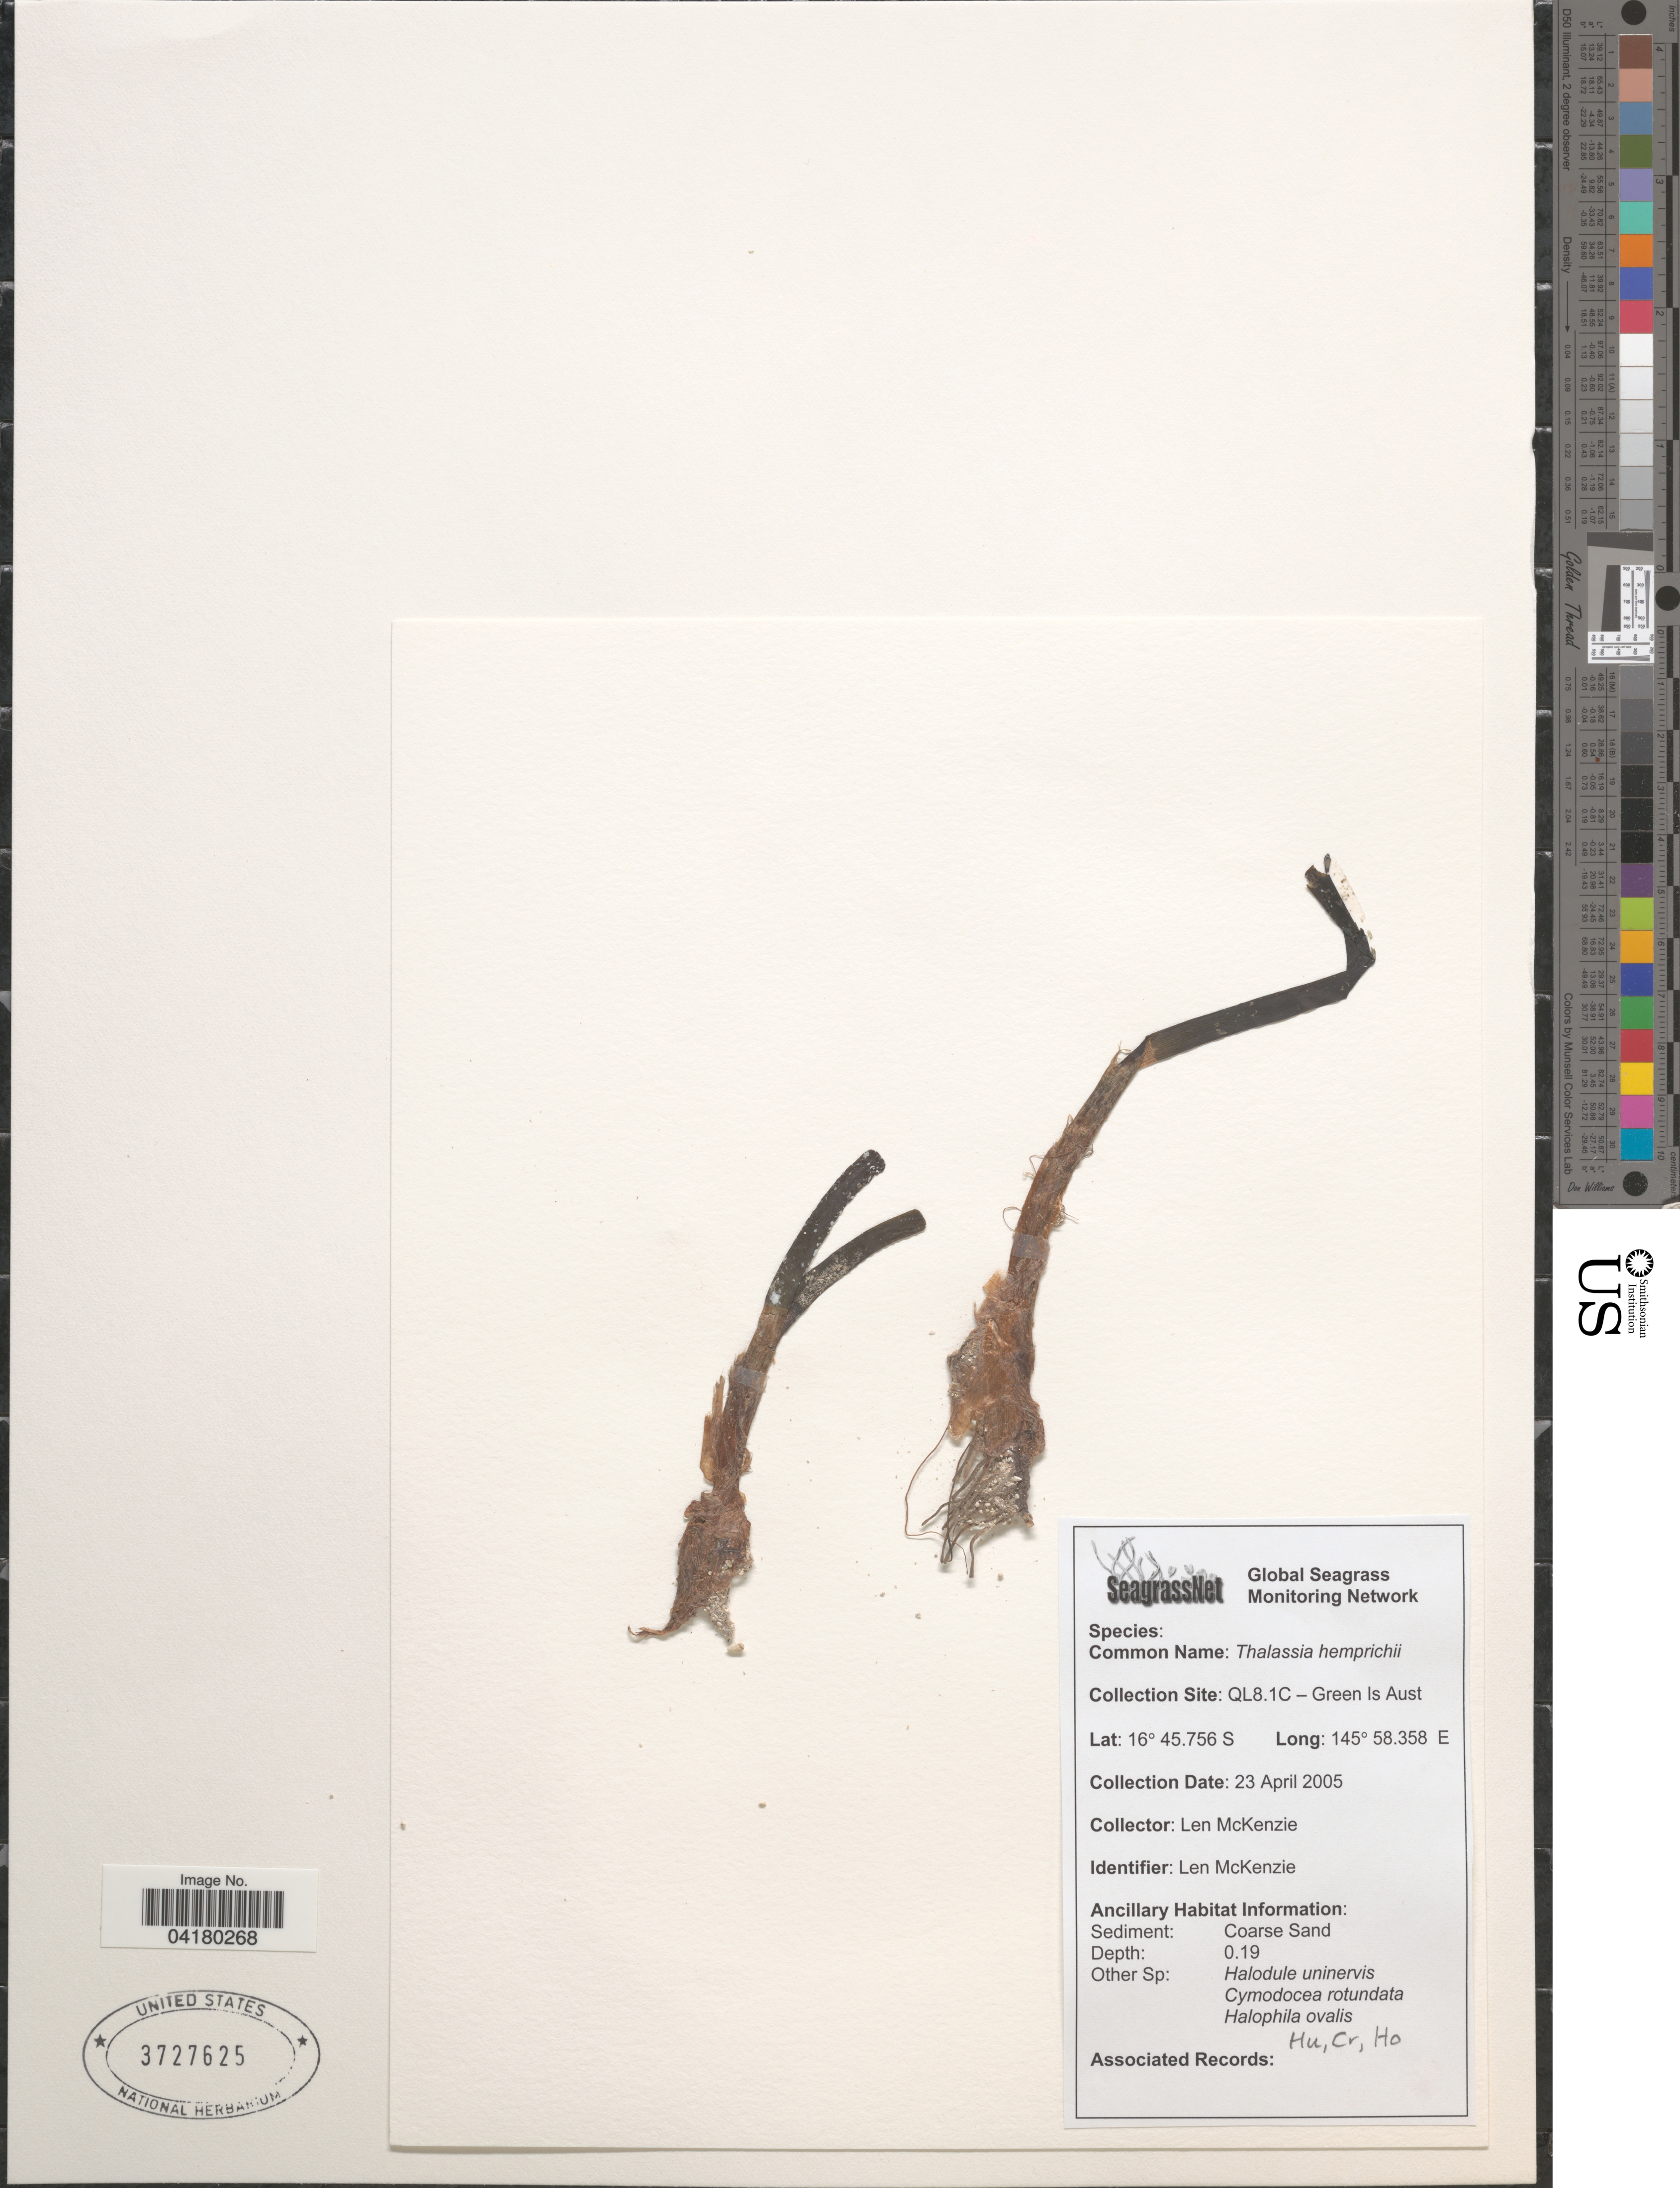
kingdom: Plantae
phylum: Tracheophyta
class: Liliopsida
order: Alismatales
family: Hydrocharitaceae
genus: Thalassia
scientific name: Thalassia hemprichii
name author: Asch.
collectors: L. McKenzie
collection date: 2005-04-23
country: Australia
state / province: Queensland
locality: QL8.1C - Green Is.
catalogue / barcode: US 3727625